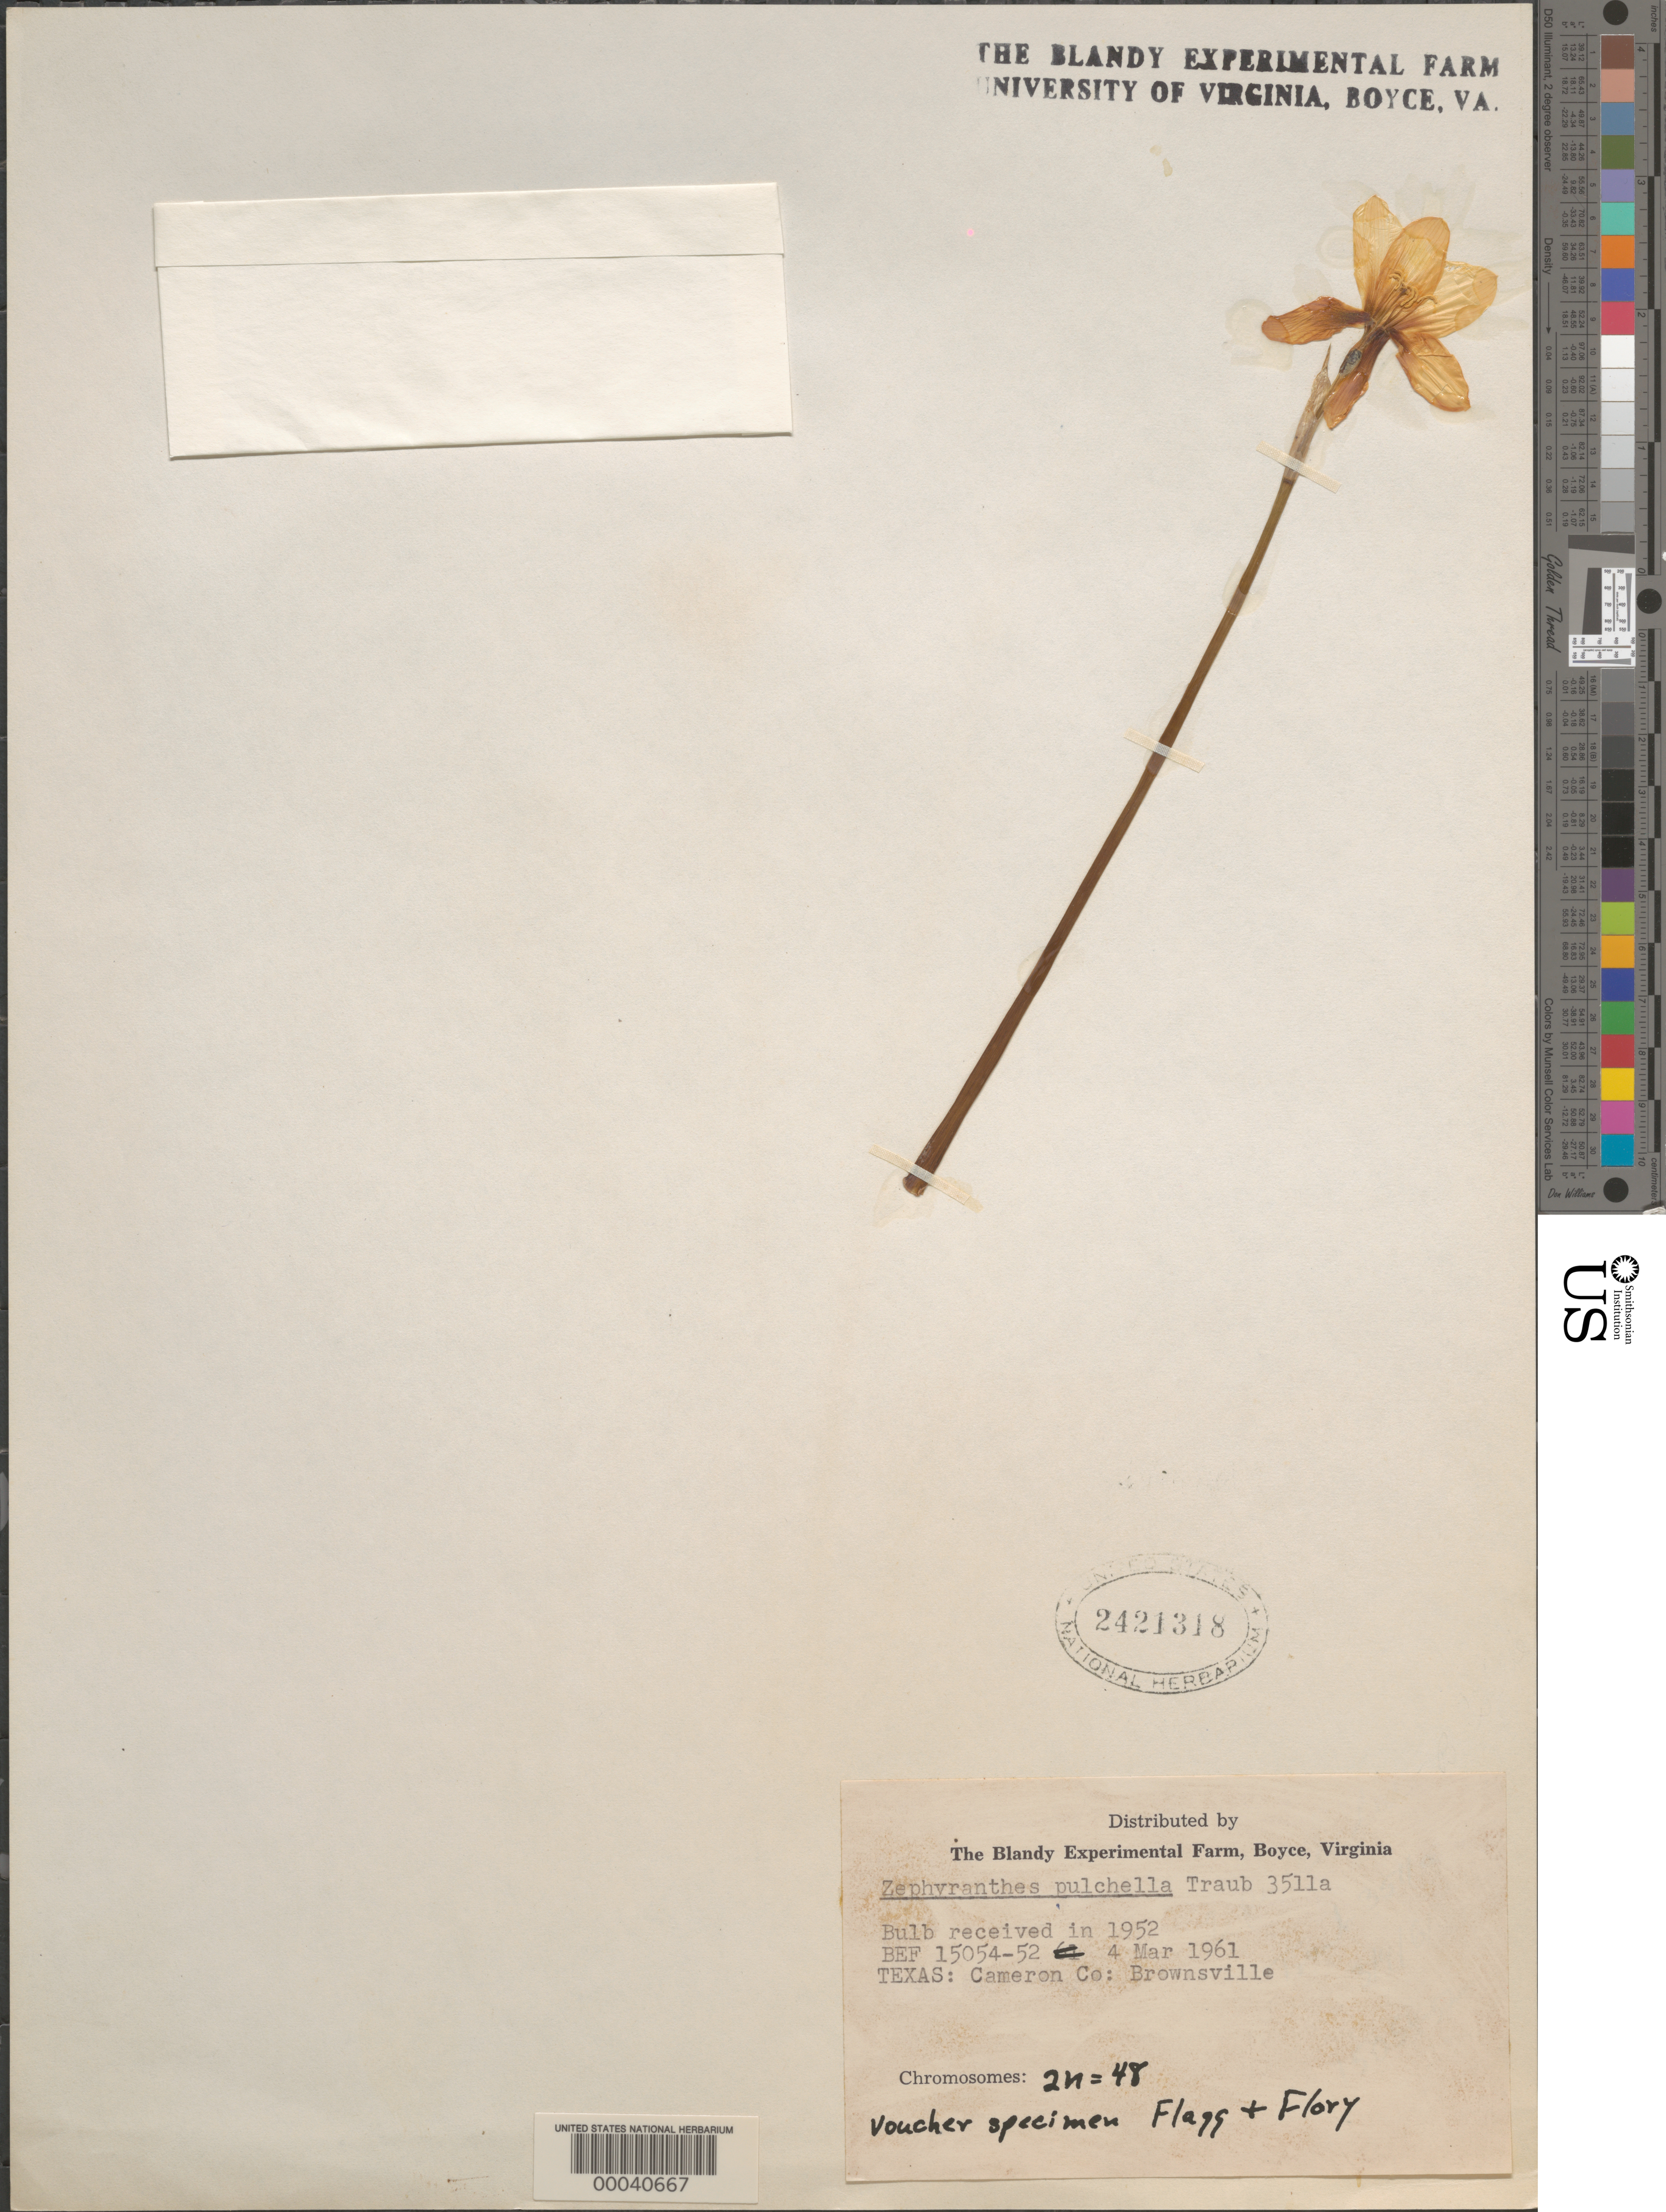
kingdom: Plantae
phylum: Tracheophyta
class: Liliopsida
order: Asparagales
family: Amaryllidaceae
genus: Zephyranthes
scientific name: Zephyranthes pulchella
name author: J.G. Sm.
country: United States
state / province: Texas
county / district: Cameron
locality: Brownsville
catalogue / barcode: US 2421318